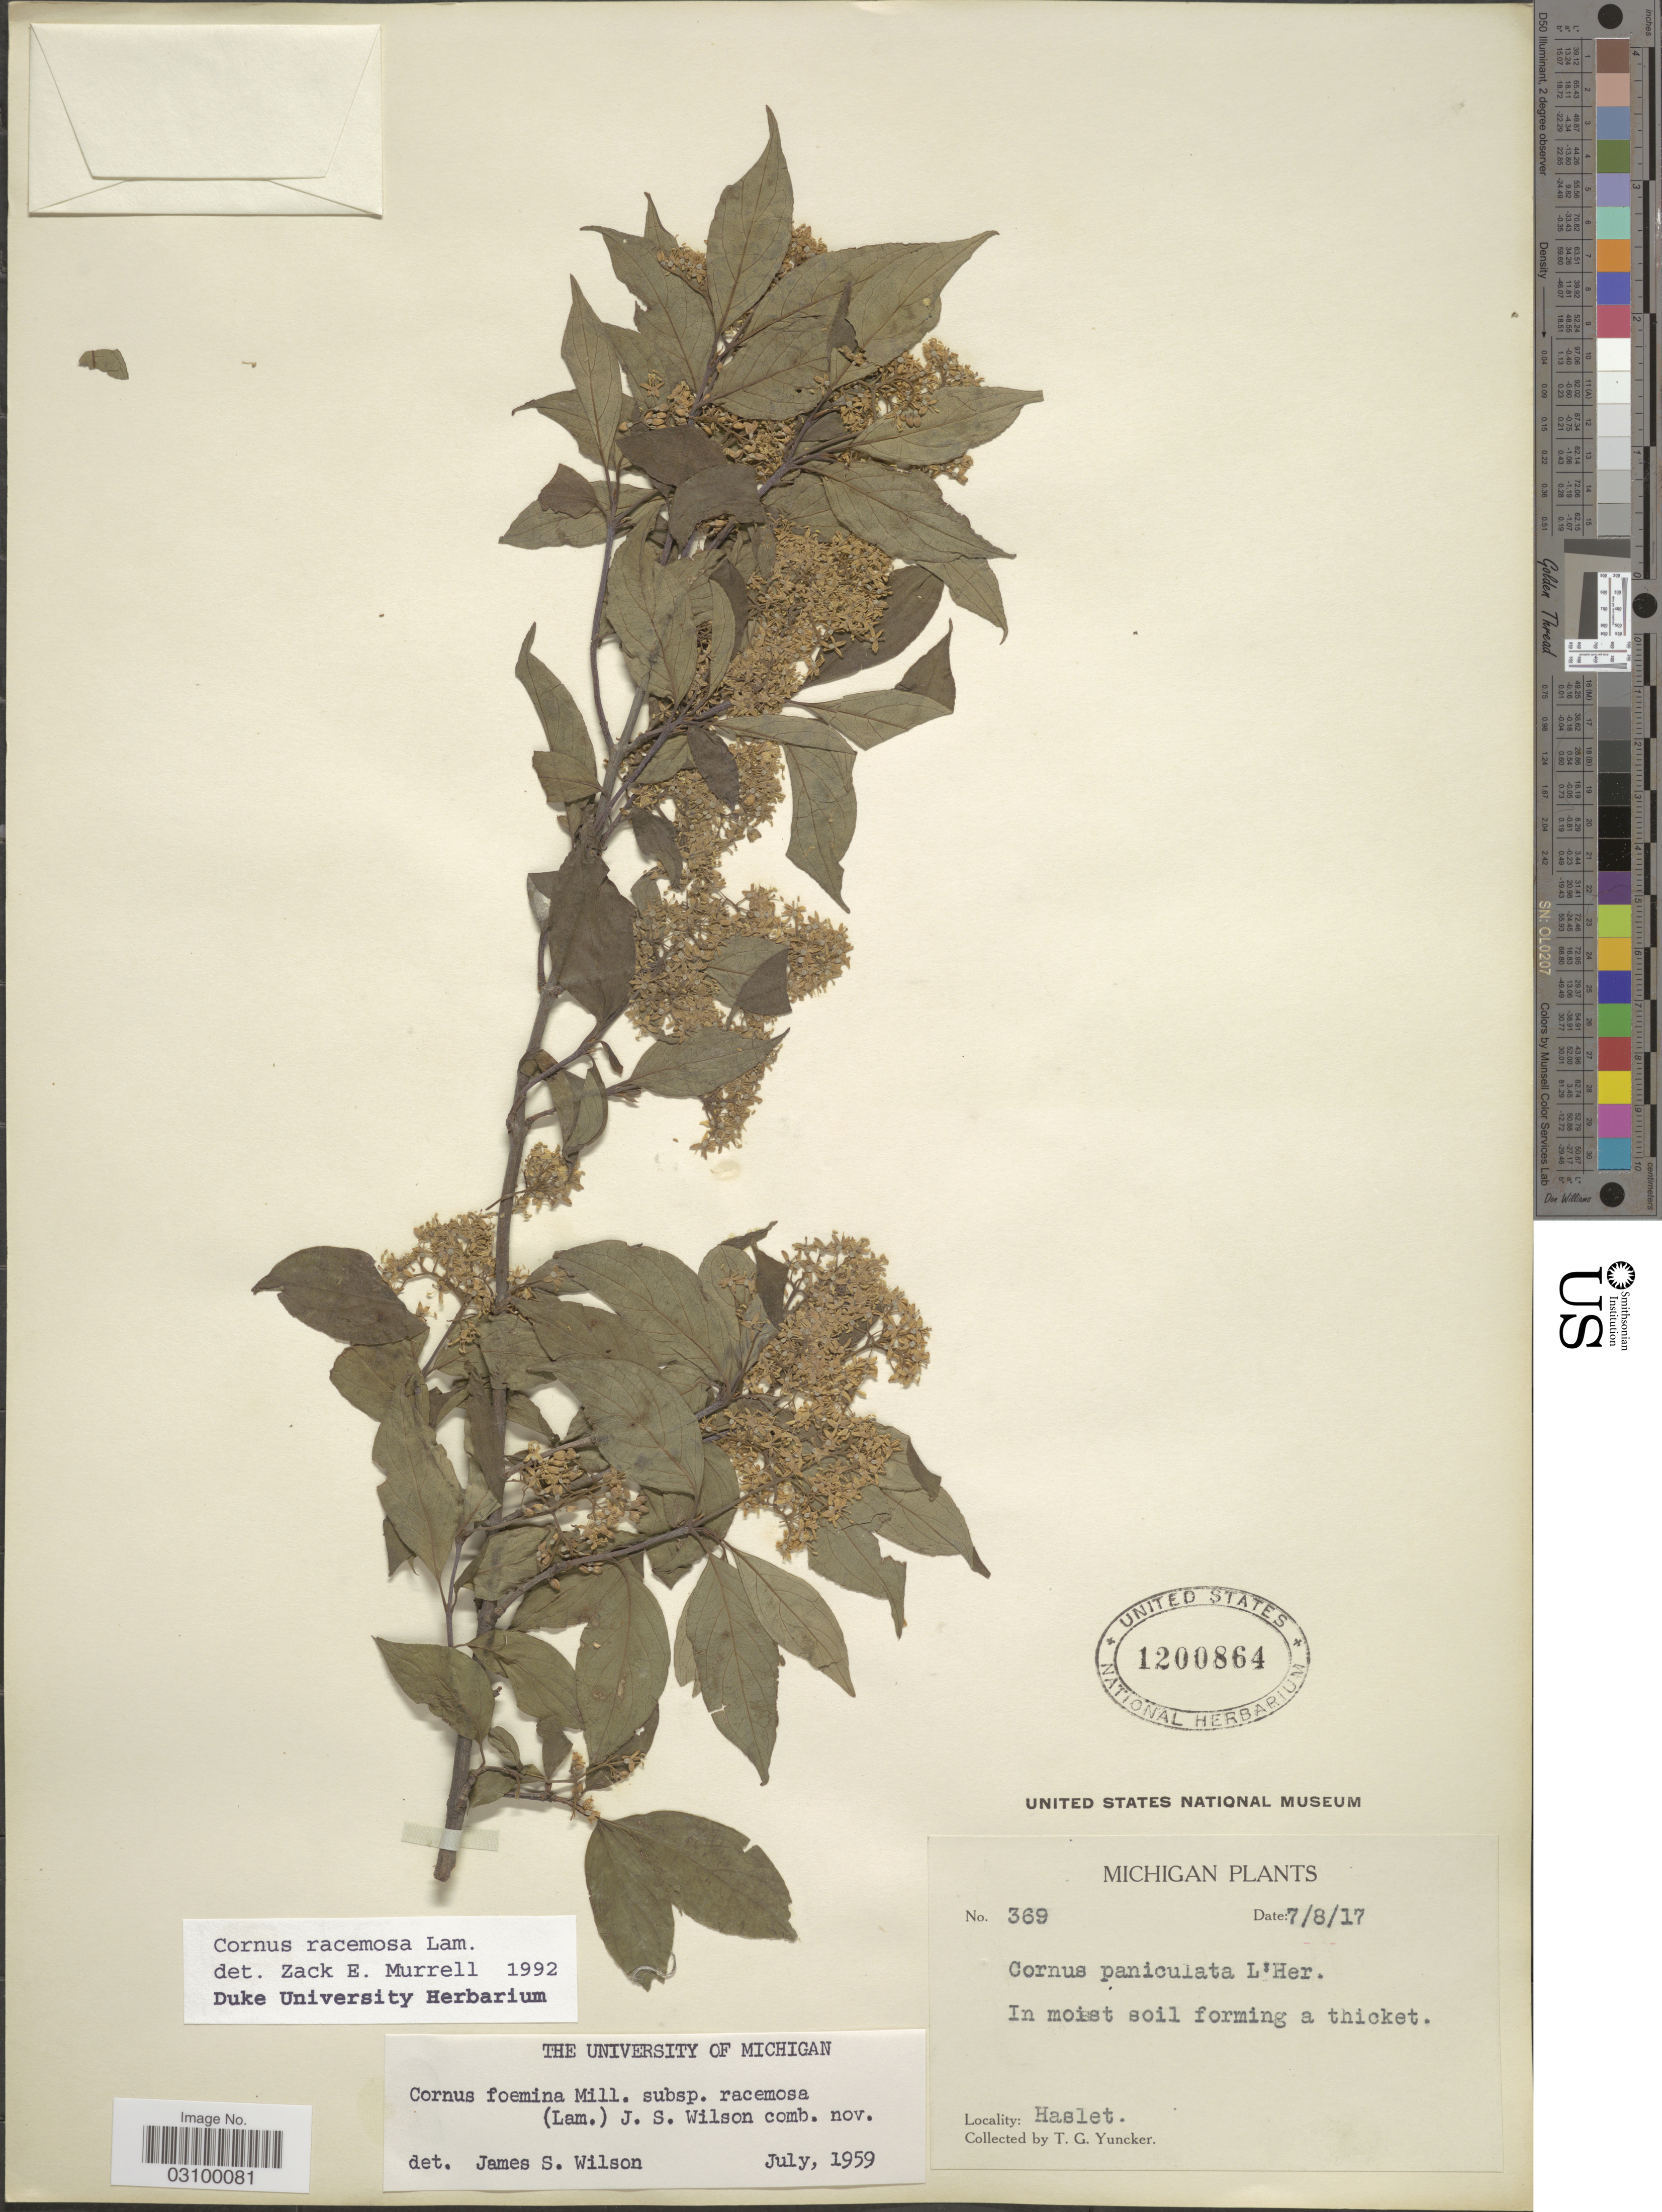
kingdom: Plantae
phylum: Tracheophyta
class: Magnoliopsida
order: Cornales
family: Cornaceae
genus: Cornus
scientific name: Cornus racemosa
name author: Lam.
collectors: T. G. Yuncker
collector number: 369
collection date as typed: Transcribed d/m/y: 8/7/17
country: United States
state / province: Michigan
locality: Haslet.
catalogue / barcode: US 1200864